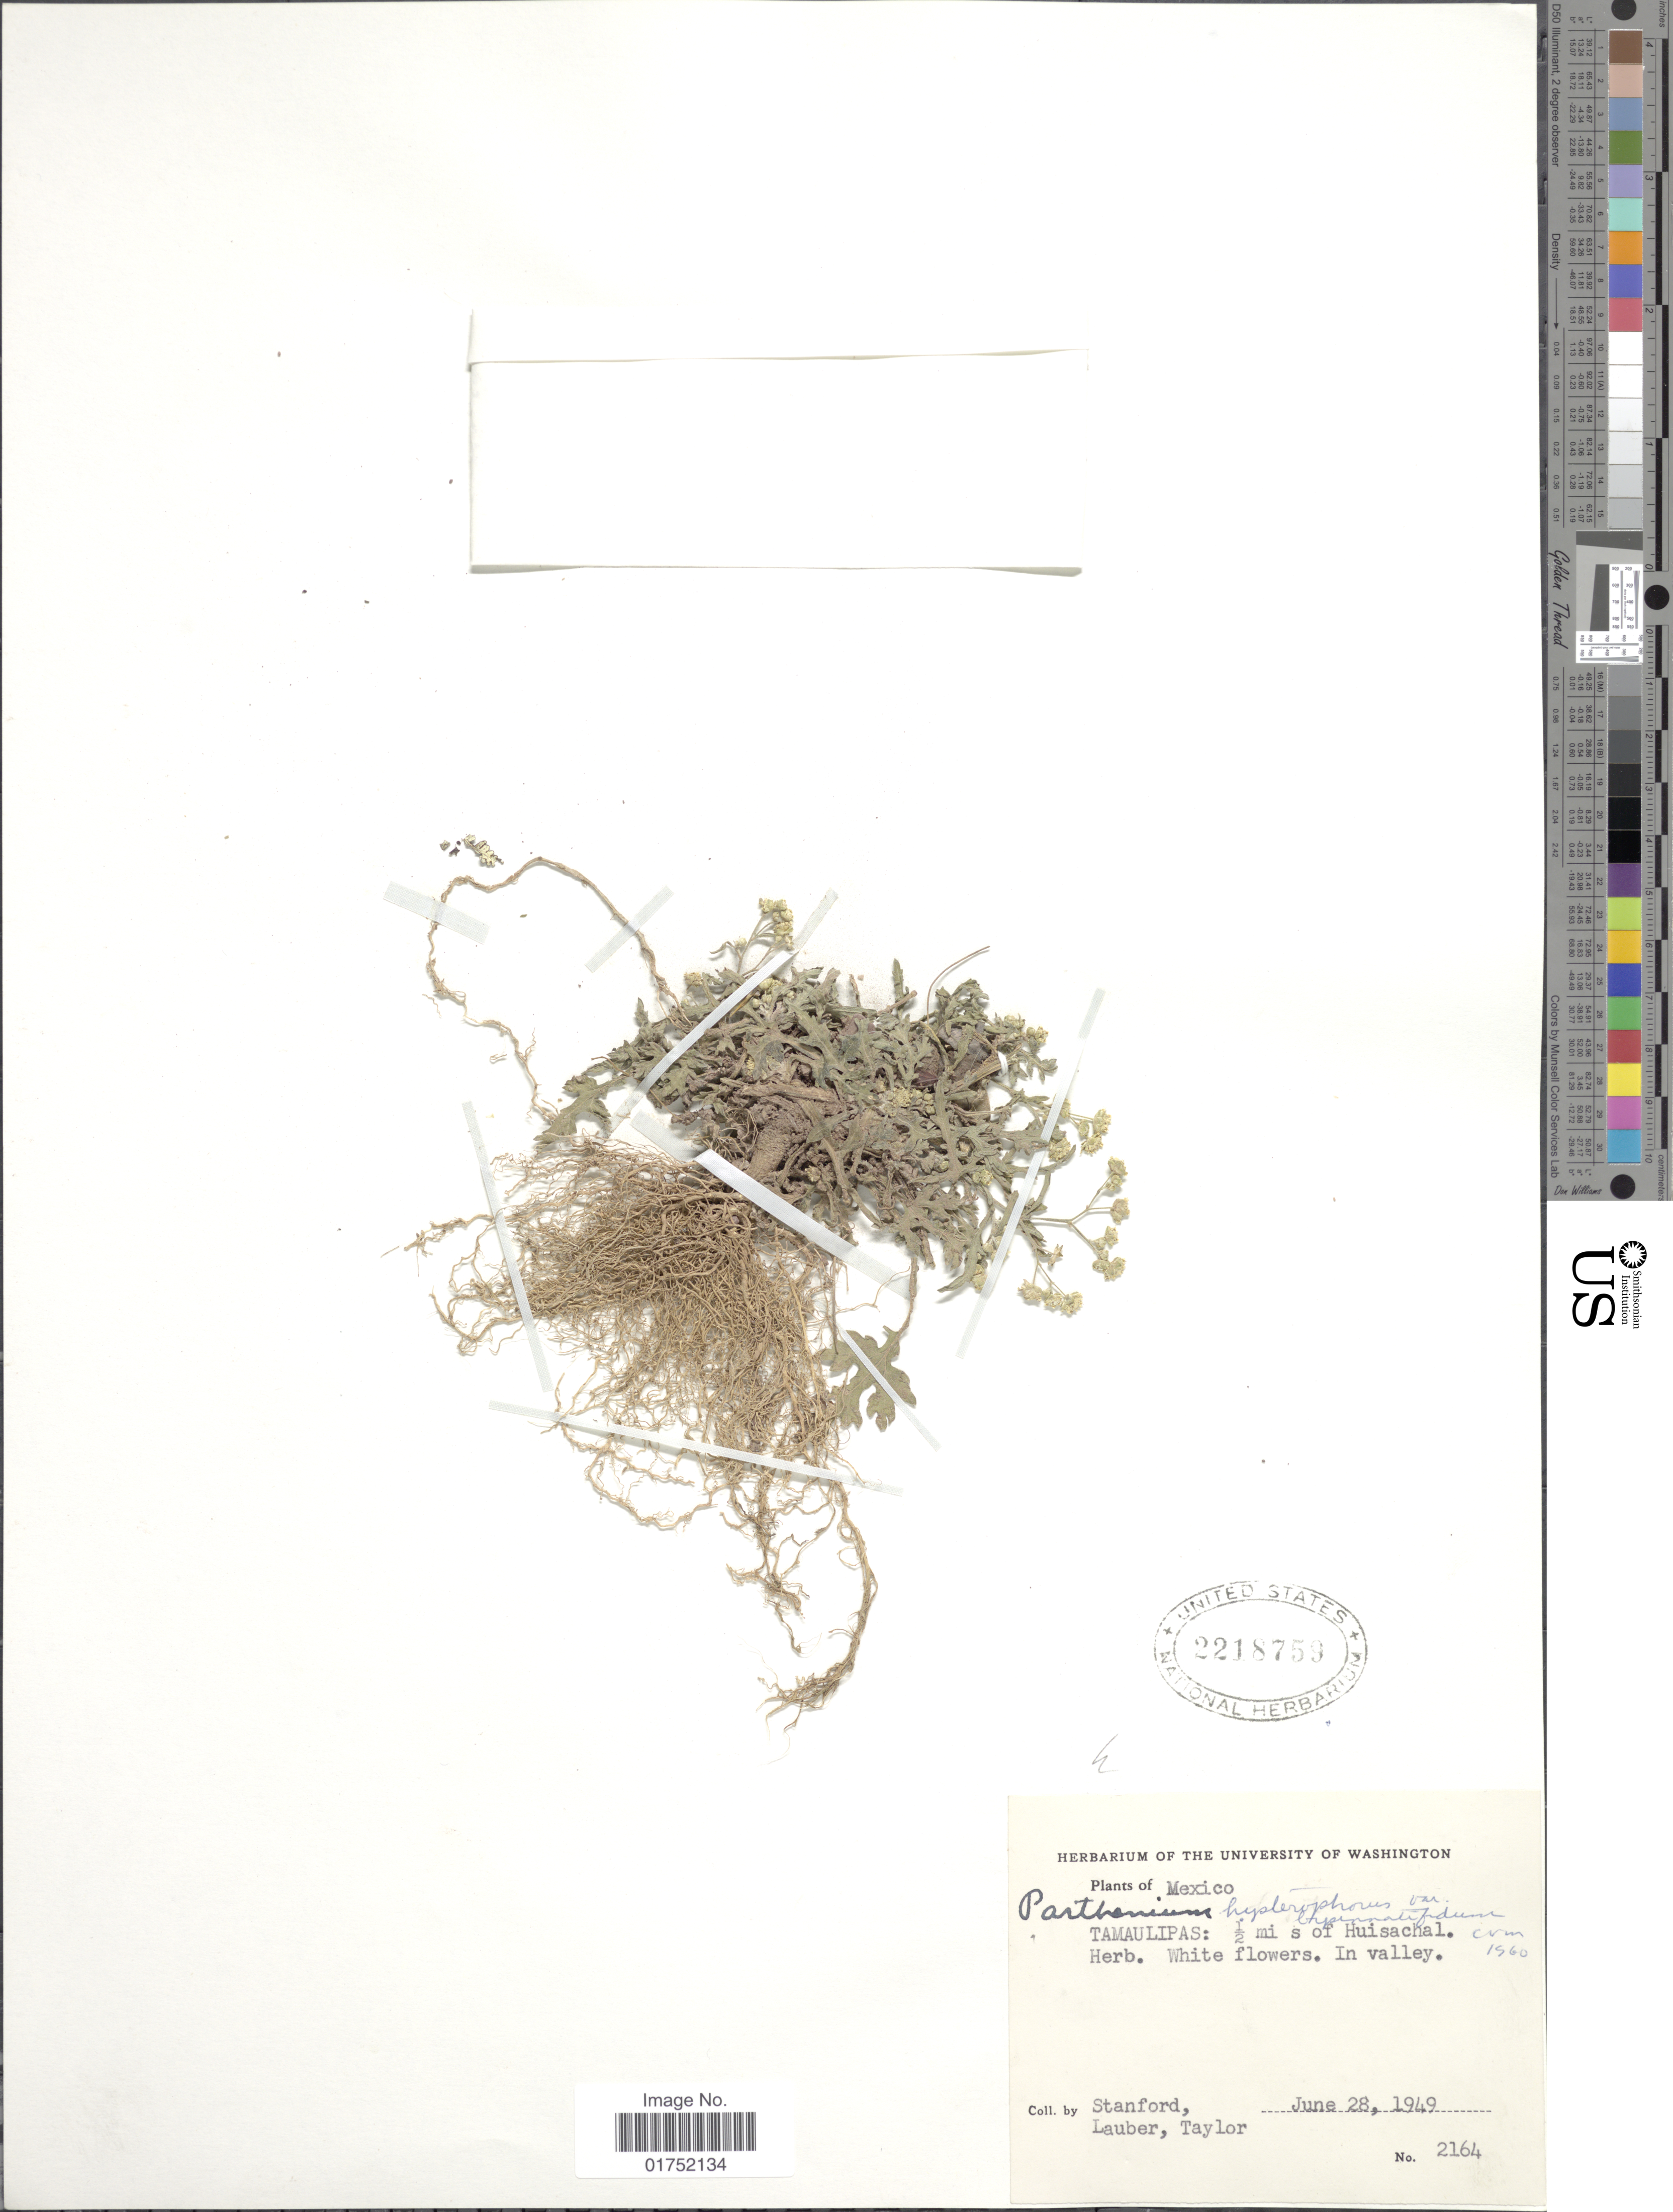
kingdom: Plantae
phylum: Tracheophyta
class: Magnoliopsida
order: Asterales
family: Asteraceae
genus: Parthenium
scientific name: Parthenium hysterophorus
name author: L.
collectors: -. Stanford, -. Lauber & -. Taylor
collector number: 2164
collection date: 1949-06-28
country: Mexico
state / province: Tamaulipas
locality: ½ mi s of Huisachal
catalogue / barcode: US 2218759